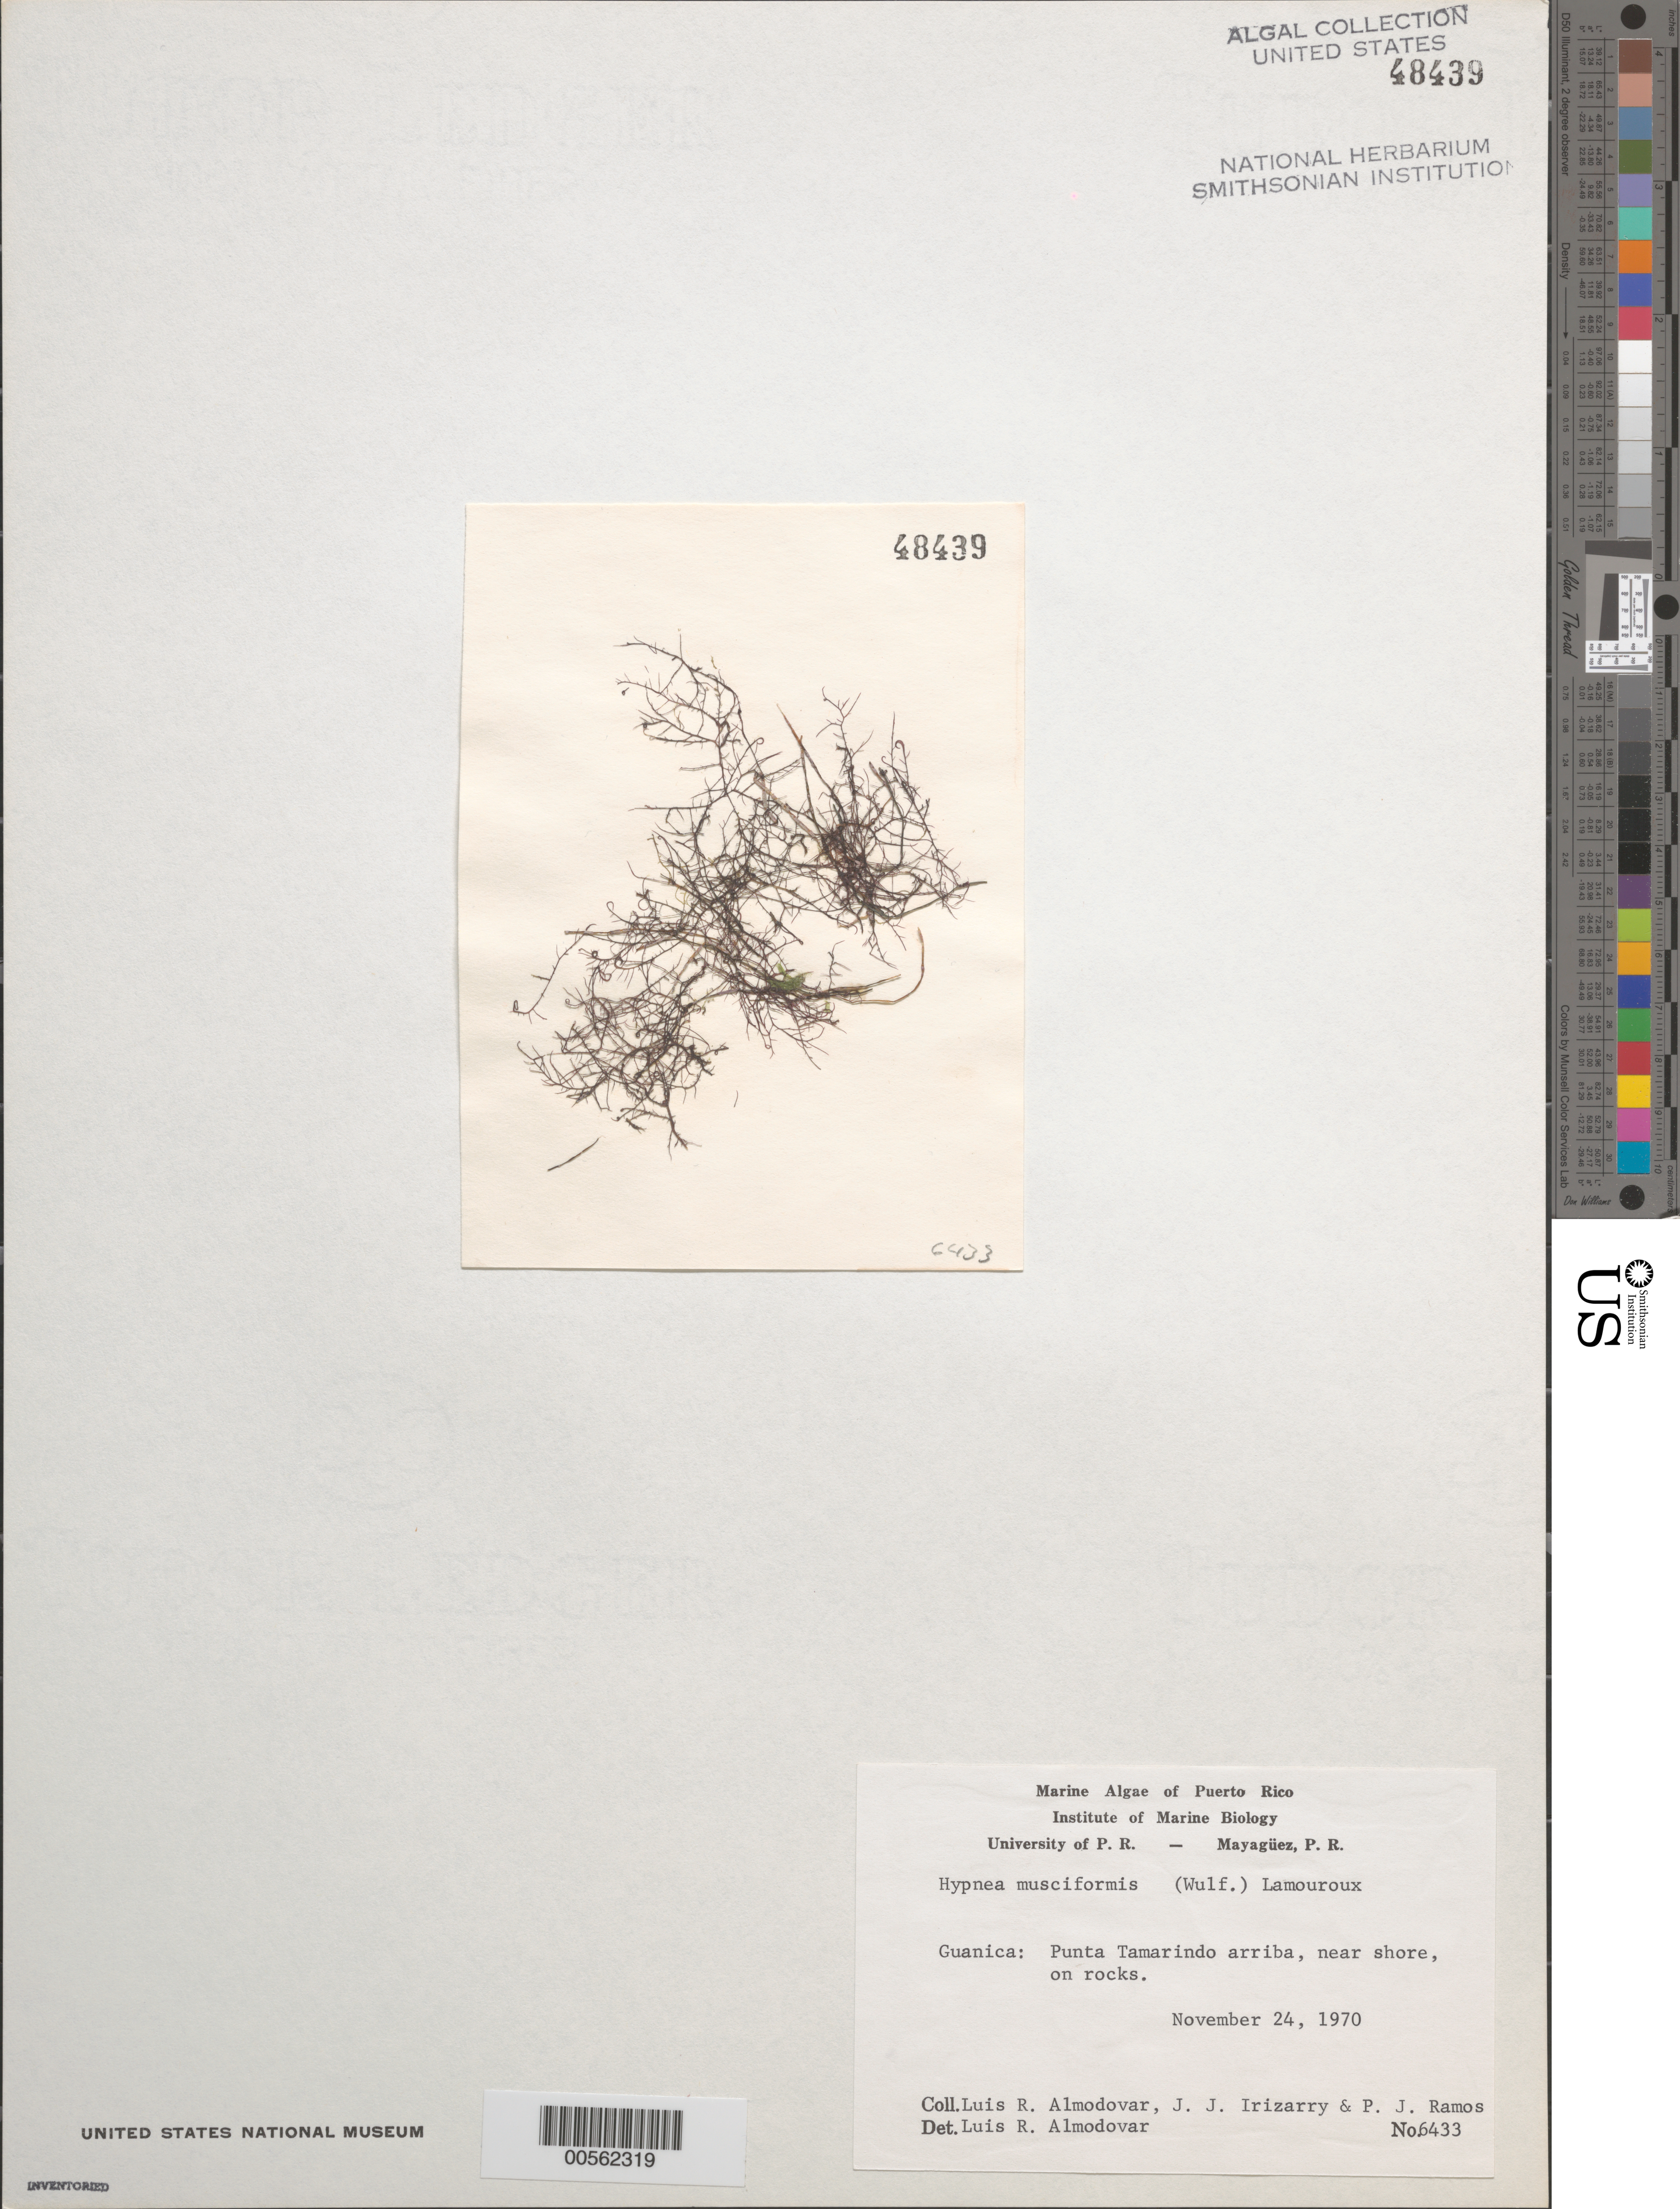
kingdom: Plantae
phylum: Rhodophyta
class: Florideophyceae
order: Gigartinales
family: Cystocloniaceae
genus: Hypnea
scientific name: Hypnea musciformis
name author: (Wulfen) J.V.Lamouroux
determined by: Almodovar, L. R.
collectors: L. Almodovar, J. Irizarry & P. Ramos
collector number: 6433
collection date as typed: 24 Nov 1970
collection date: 1970-11-24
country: Puerto Rico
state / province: Guanica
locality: Punta tamarindo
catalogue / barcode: US 48439